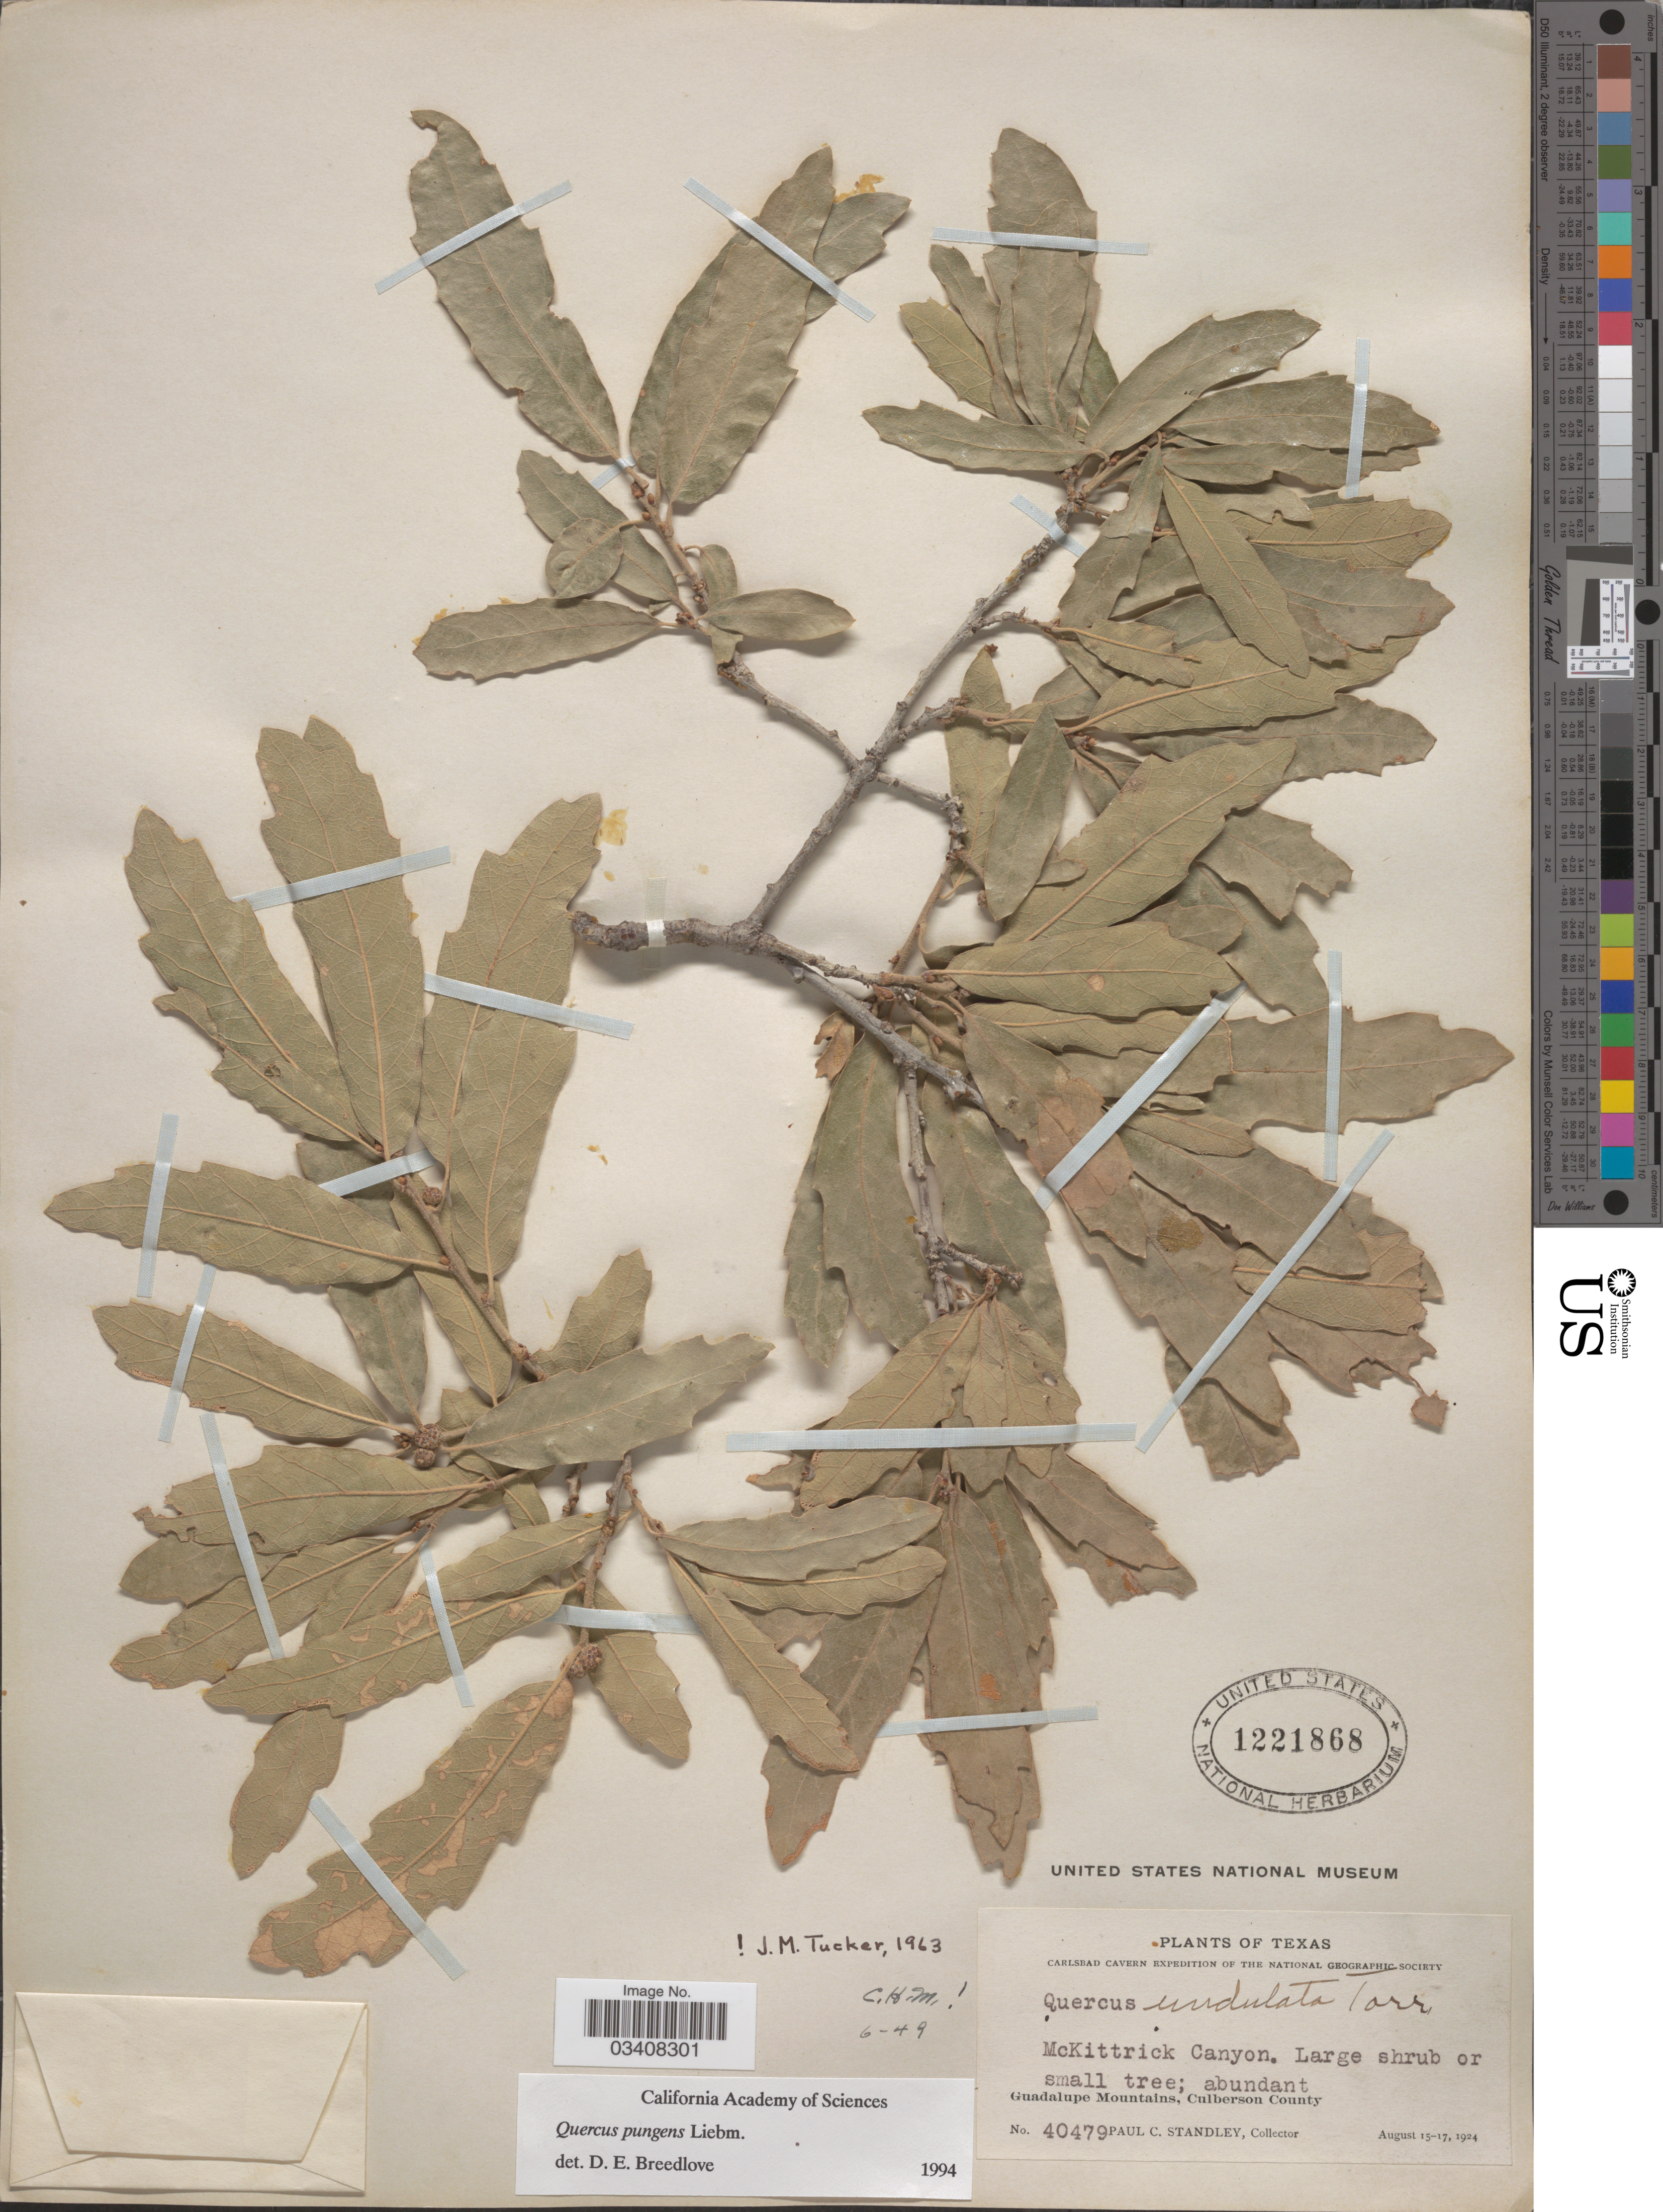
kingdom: Plantae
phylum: Tracheophyta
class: Magnoliopsida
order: Fagales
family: Fagaceae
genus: Quercus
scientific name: Quercus pungens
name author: Liebm.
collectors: P. C. Standley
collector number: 40479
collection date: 1924-08-15/1924-08-17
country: United States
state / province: Texas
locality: McKittrick Canyon. Guadalupe Mountains, Culberson County.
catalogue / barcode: US 1221868